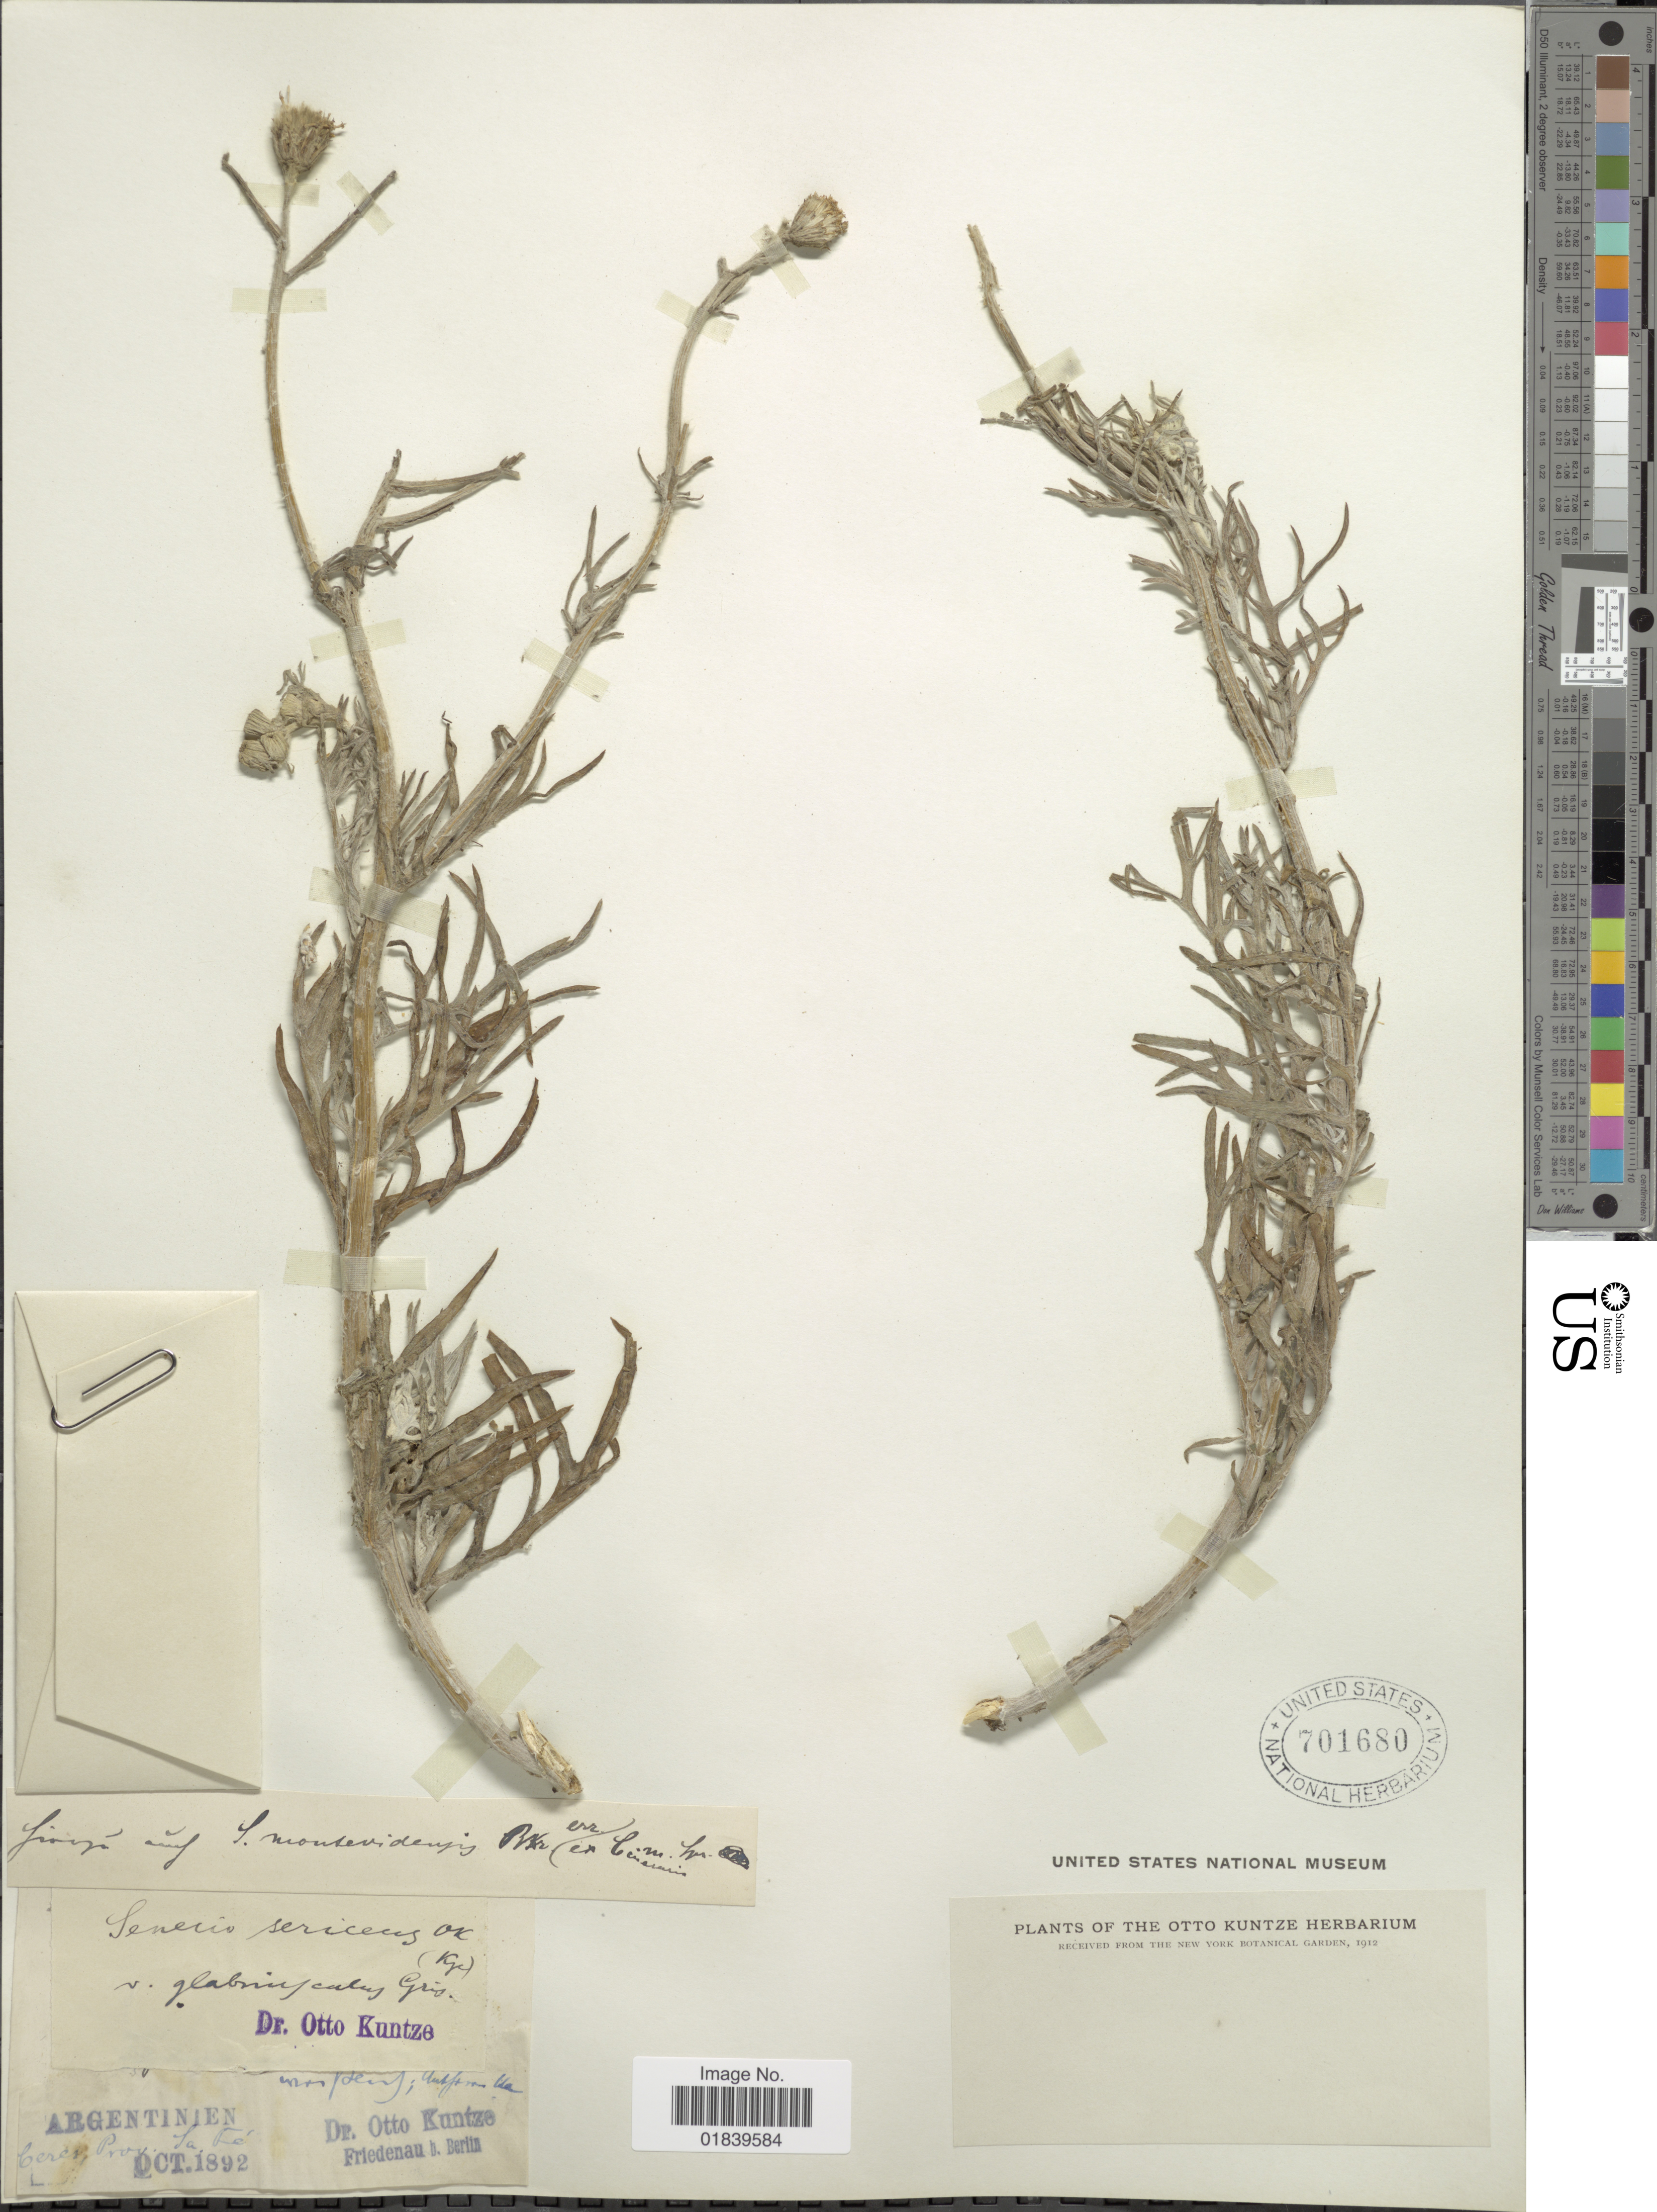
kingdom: Plantae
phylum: Tracheophyta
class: Magnoliopsida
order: Asterales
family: Asteraceae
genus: Senecio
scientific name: Senecio sericeus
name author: (Kunze) Kuntze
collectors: C.E.O. Kuntze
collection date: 1892-10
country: Argentina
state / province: Santa Fe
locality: Ceres, Prov. Sa . Fe. Argentinien.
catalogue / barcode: US 701680